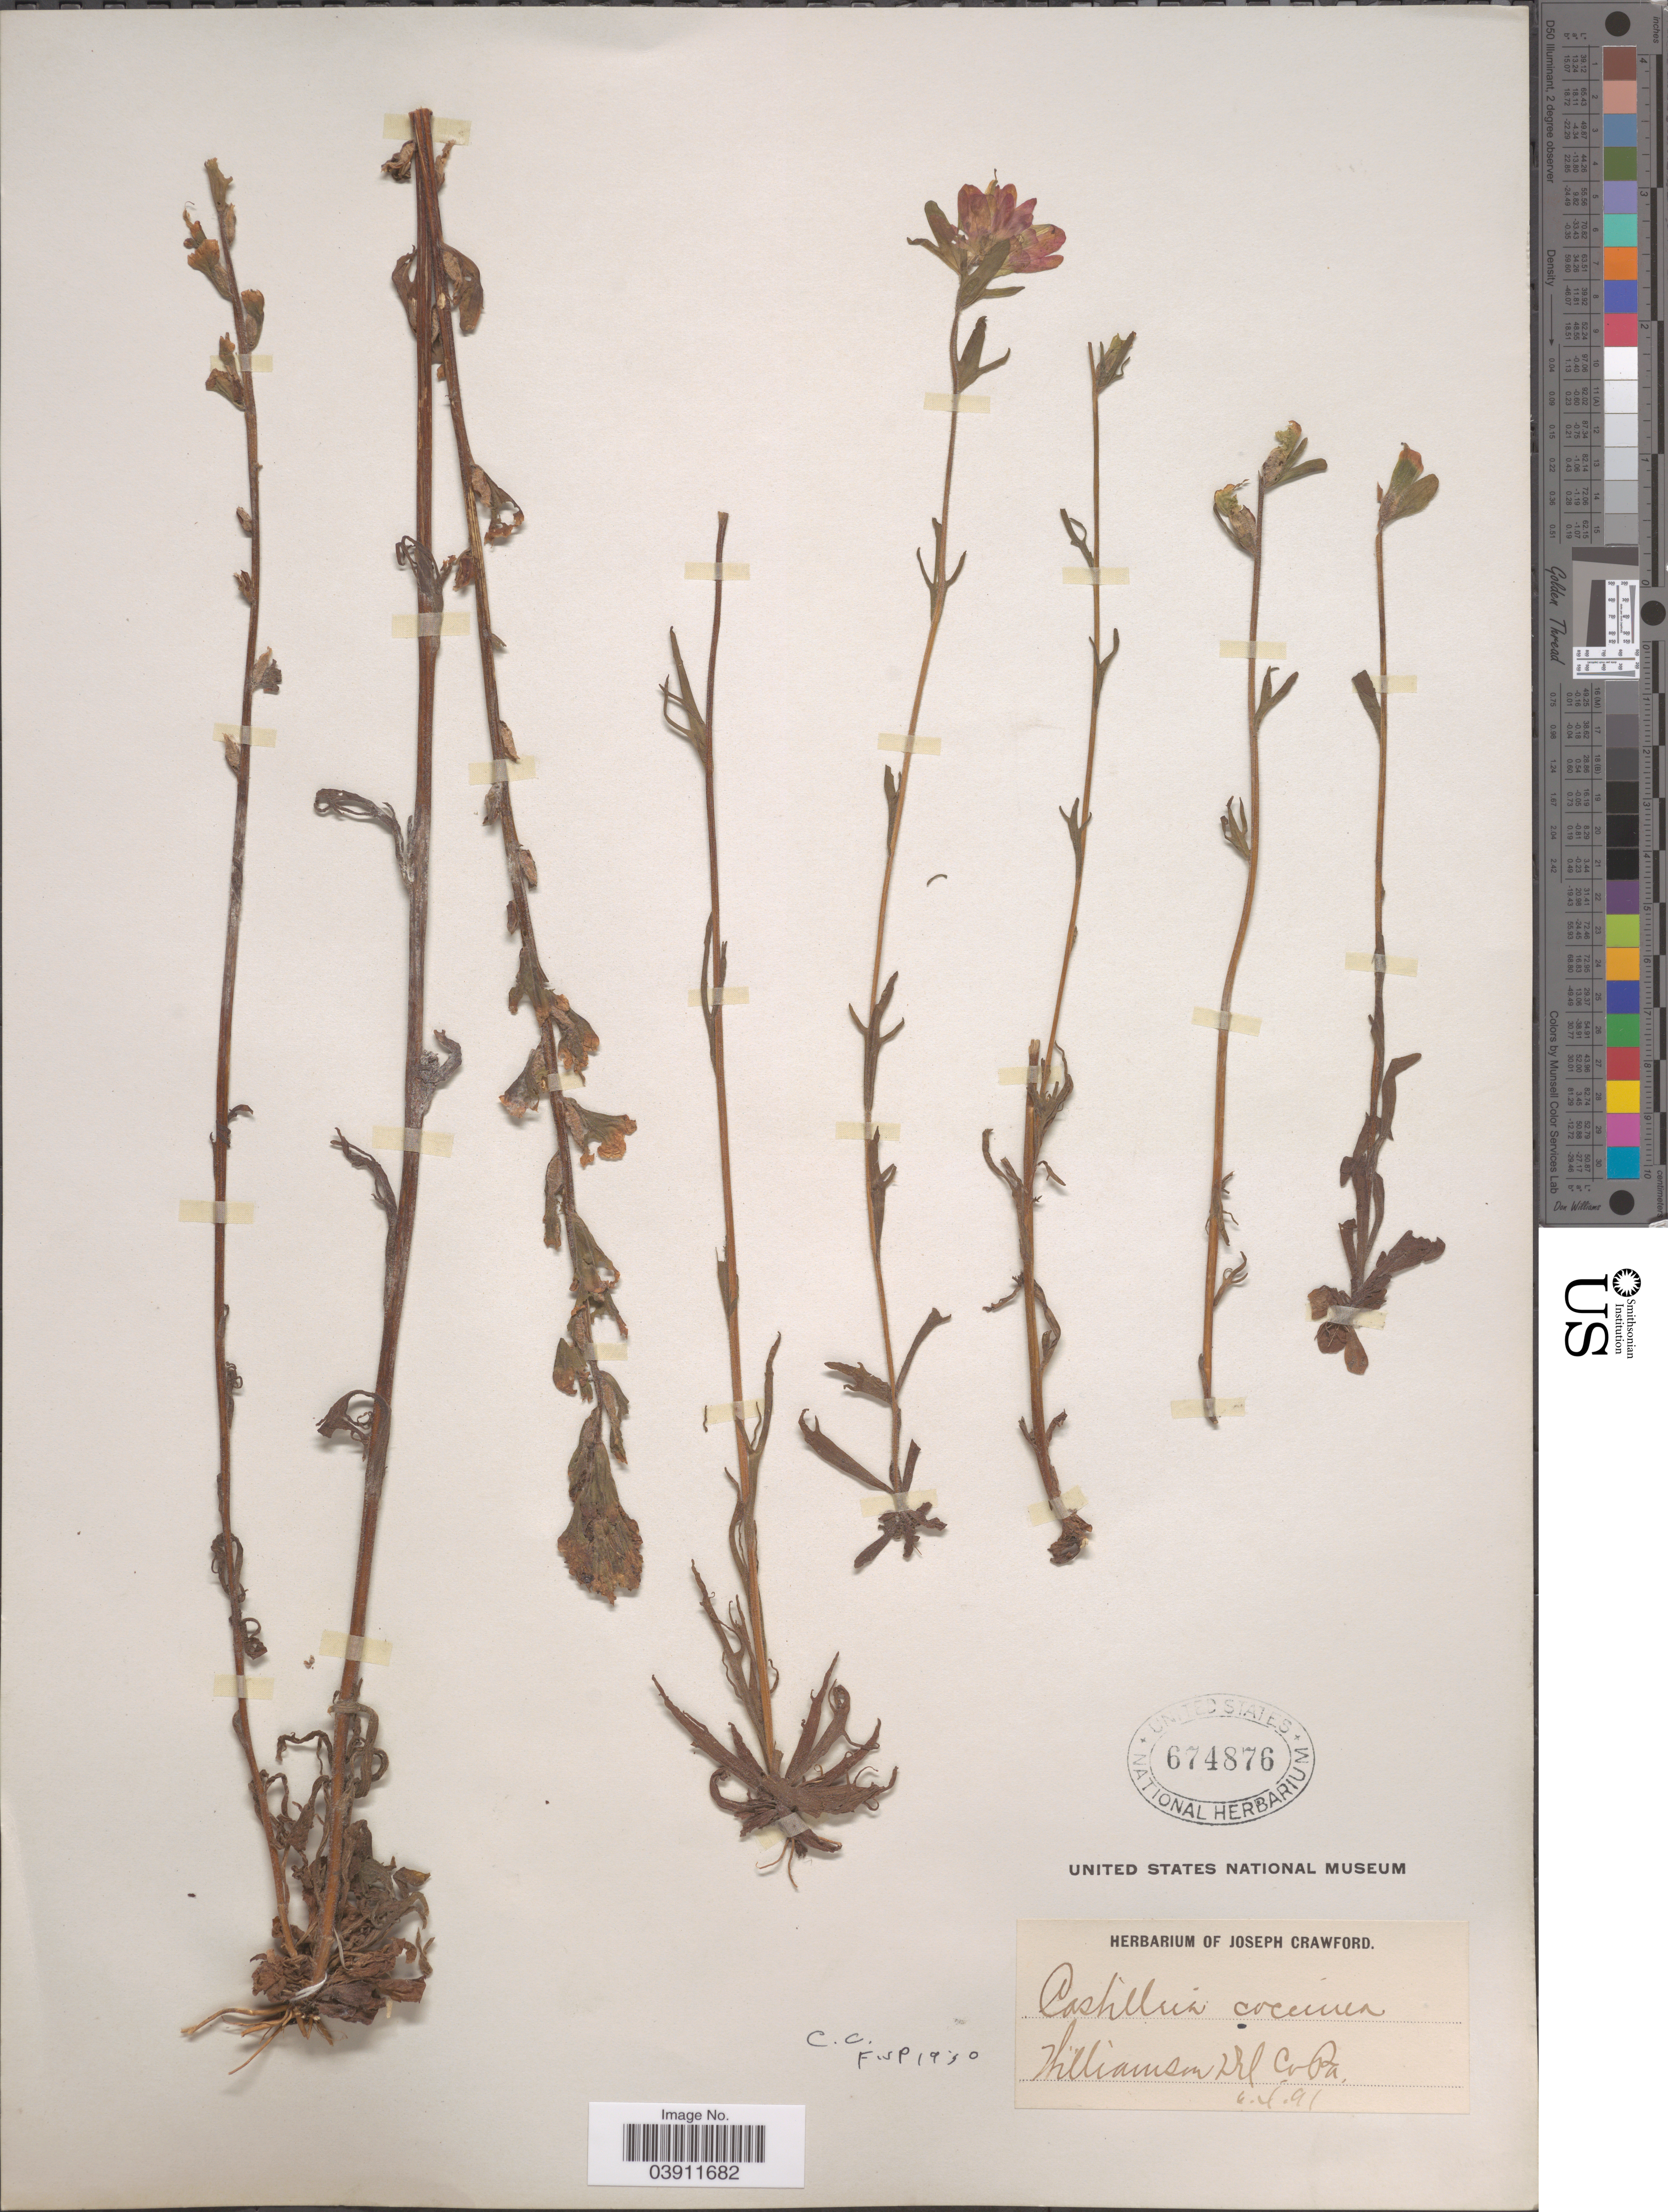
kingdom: Plantae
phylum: Tracheophyta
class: Magnoliopsida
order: Lamiales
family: Orobanchaceae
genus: Castilleja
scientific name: Castilleja coccinea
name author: (L.) Spreng.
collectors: ex herb. Joseph Crawford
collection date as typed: Transcribed d/m/y: 4/6/91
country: United States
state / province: Pennsylvania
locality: Williamson Del Co.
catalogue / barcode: US 674876